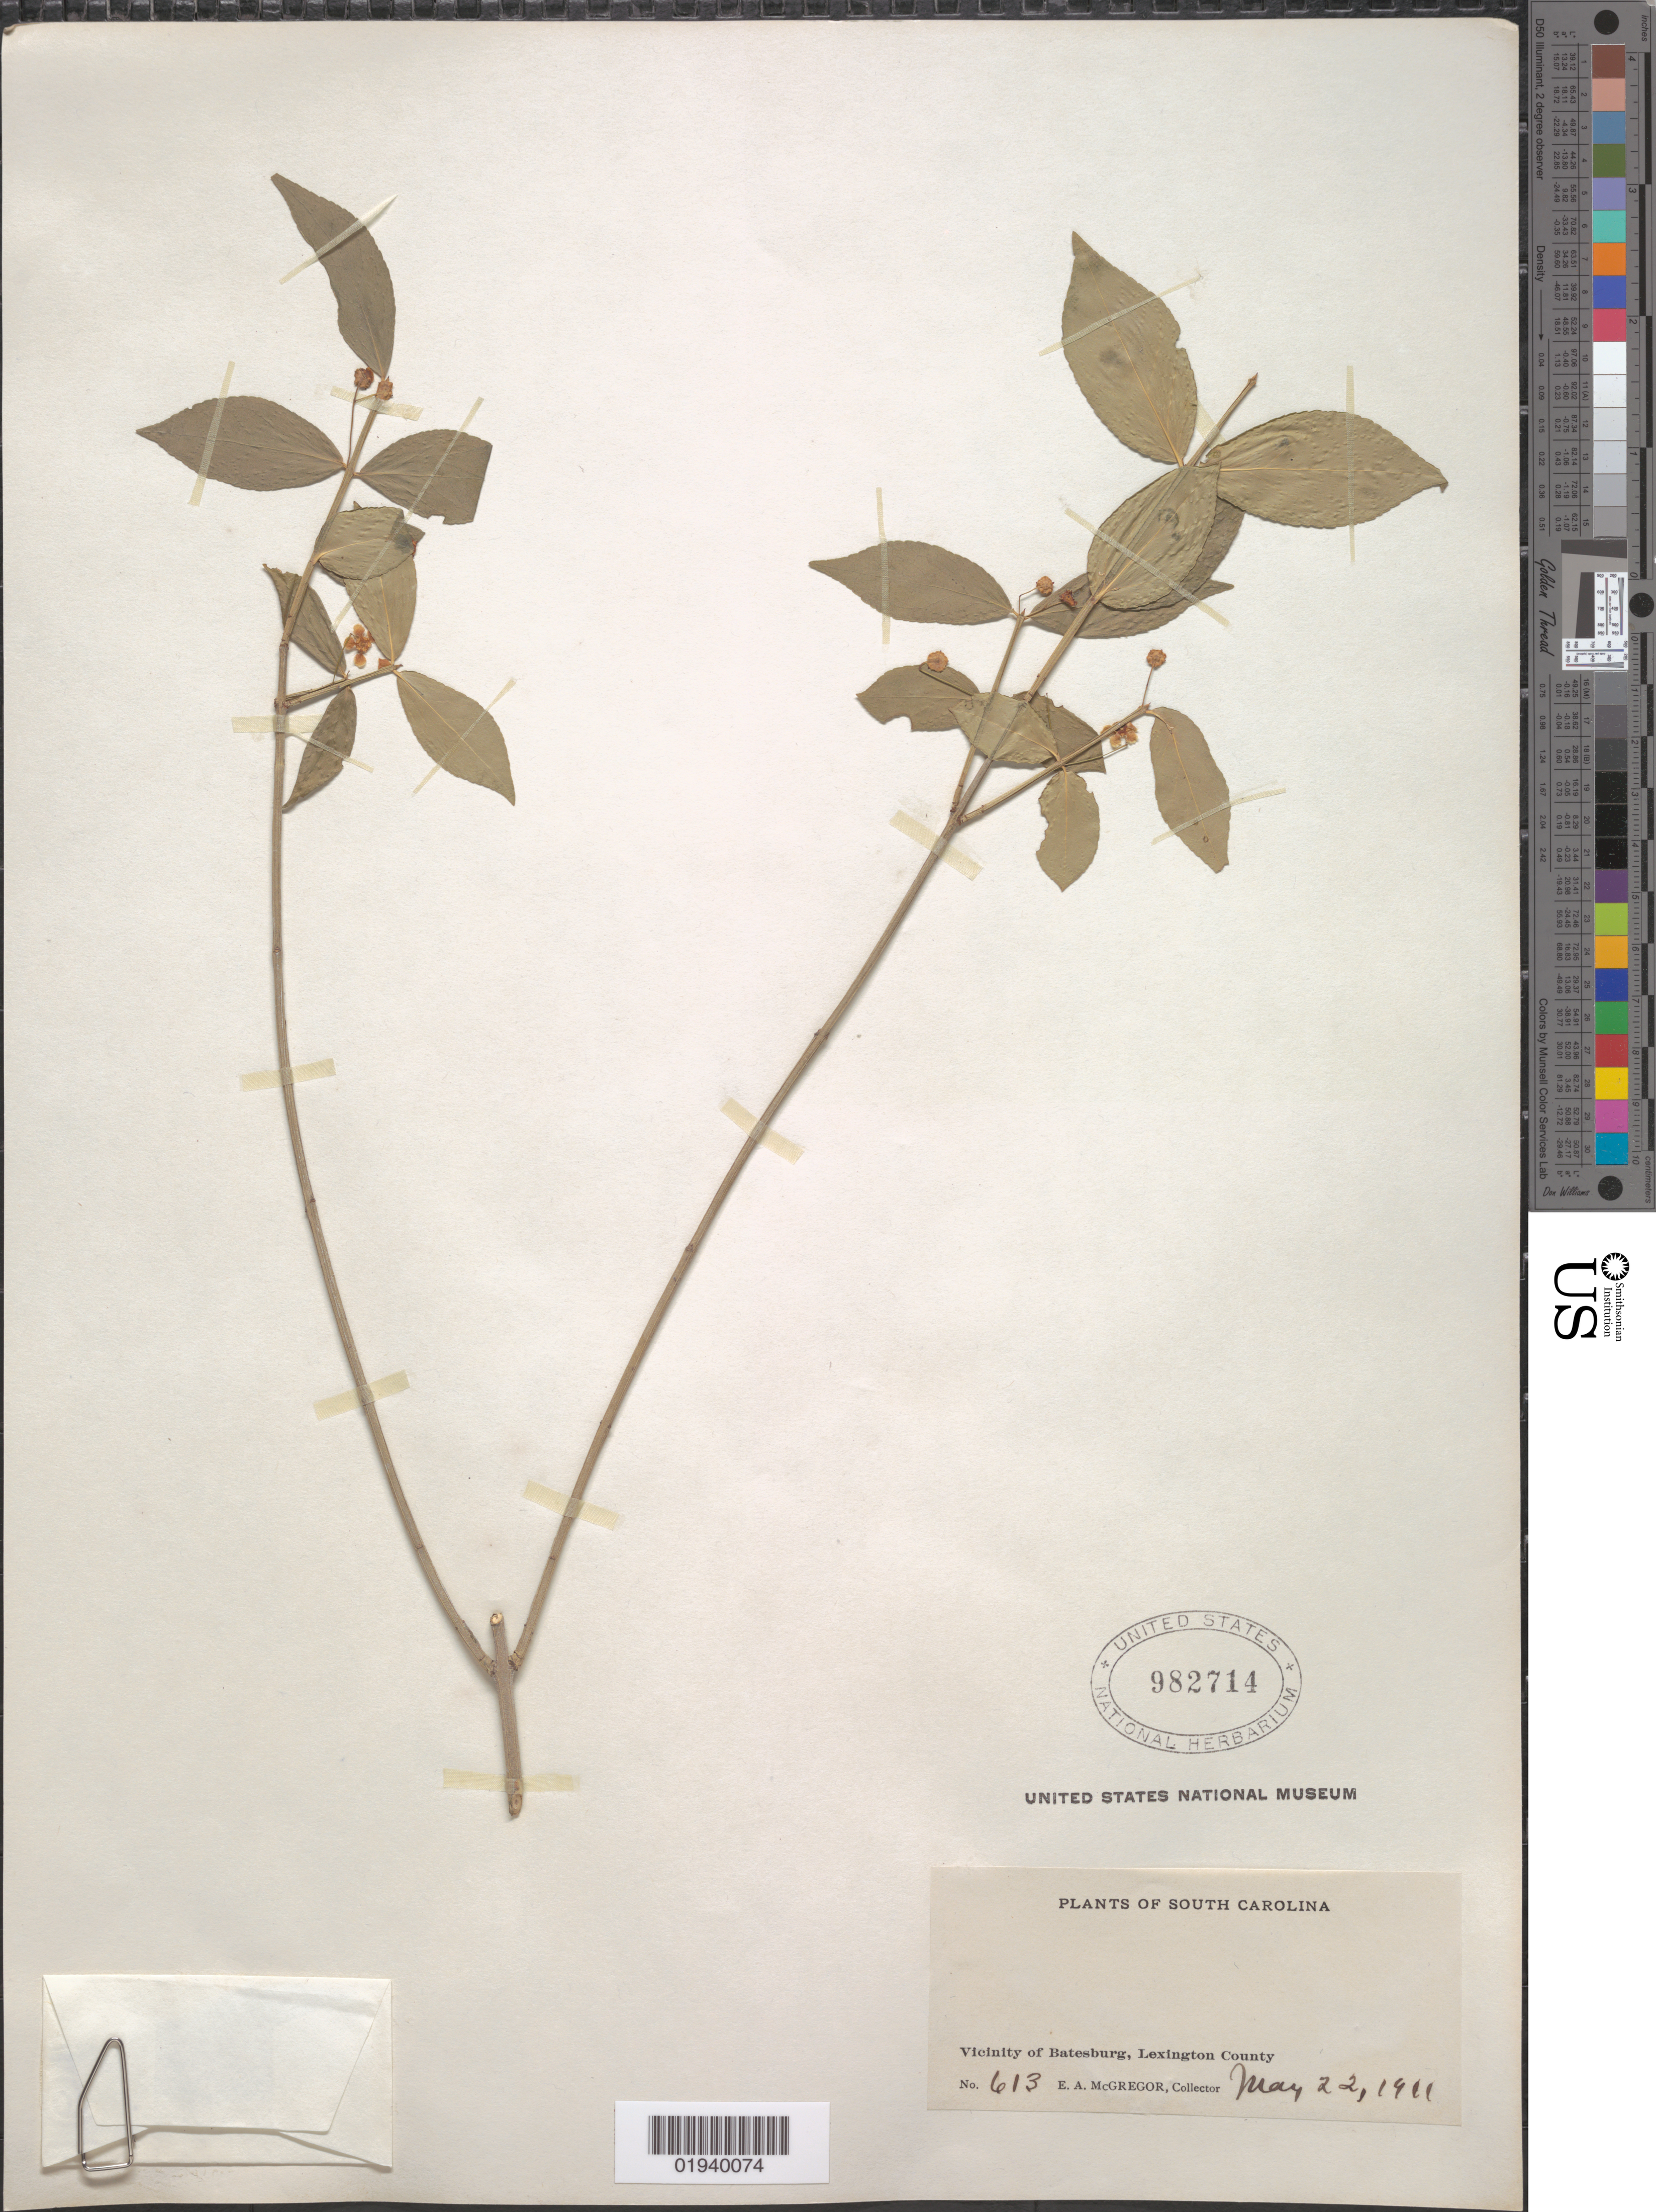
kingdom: Plantae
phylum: Tracheophyta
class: Magnoliopsida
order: Celastrales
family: Celastraceae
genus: Euonymus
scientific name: Euonymus americanus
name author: L.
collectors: E. A. McGregor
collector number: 613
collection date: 1911-05-22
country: United States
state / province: South Carolina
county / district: Lexington County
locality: Batesburg, vicinity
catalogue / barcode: US 982714